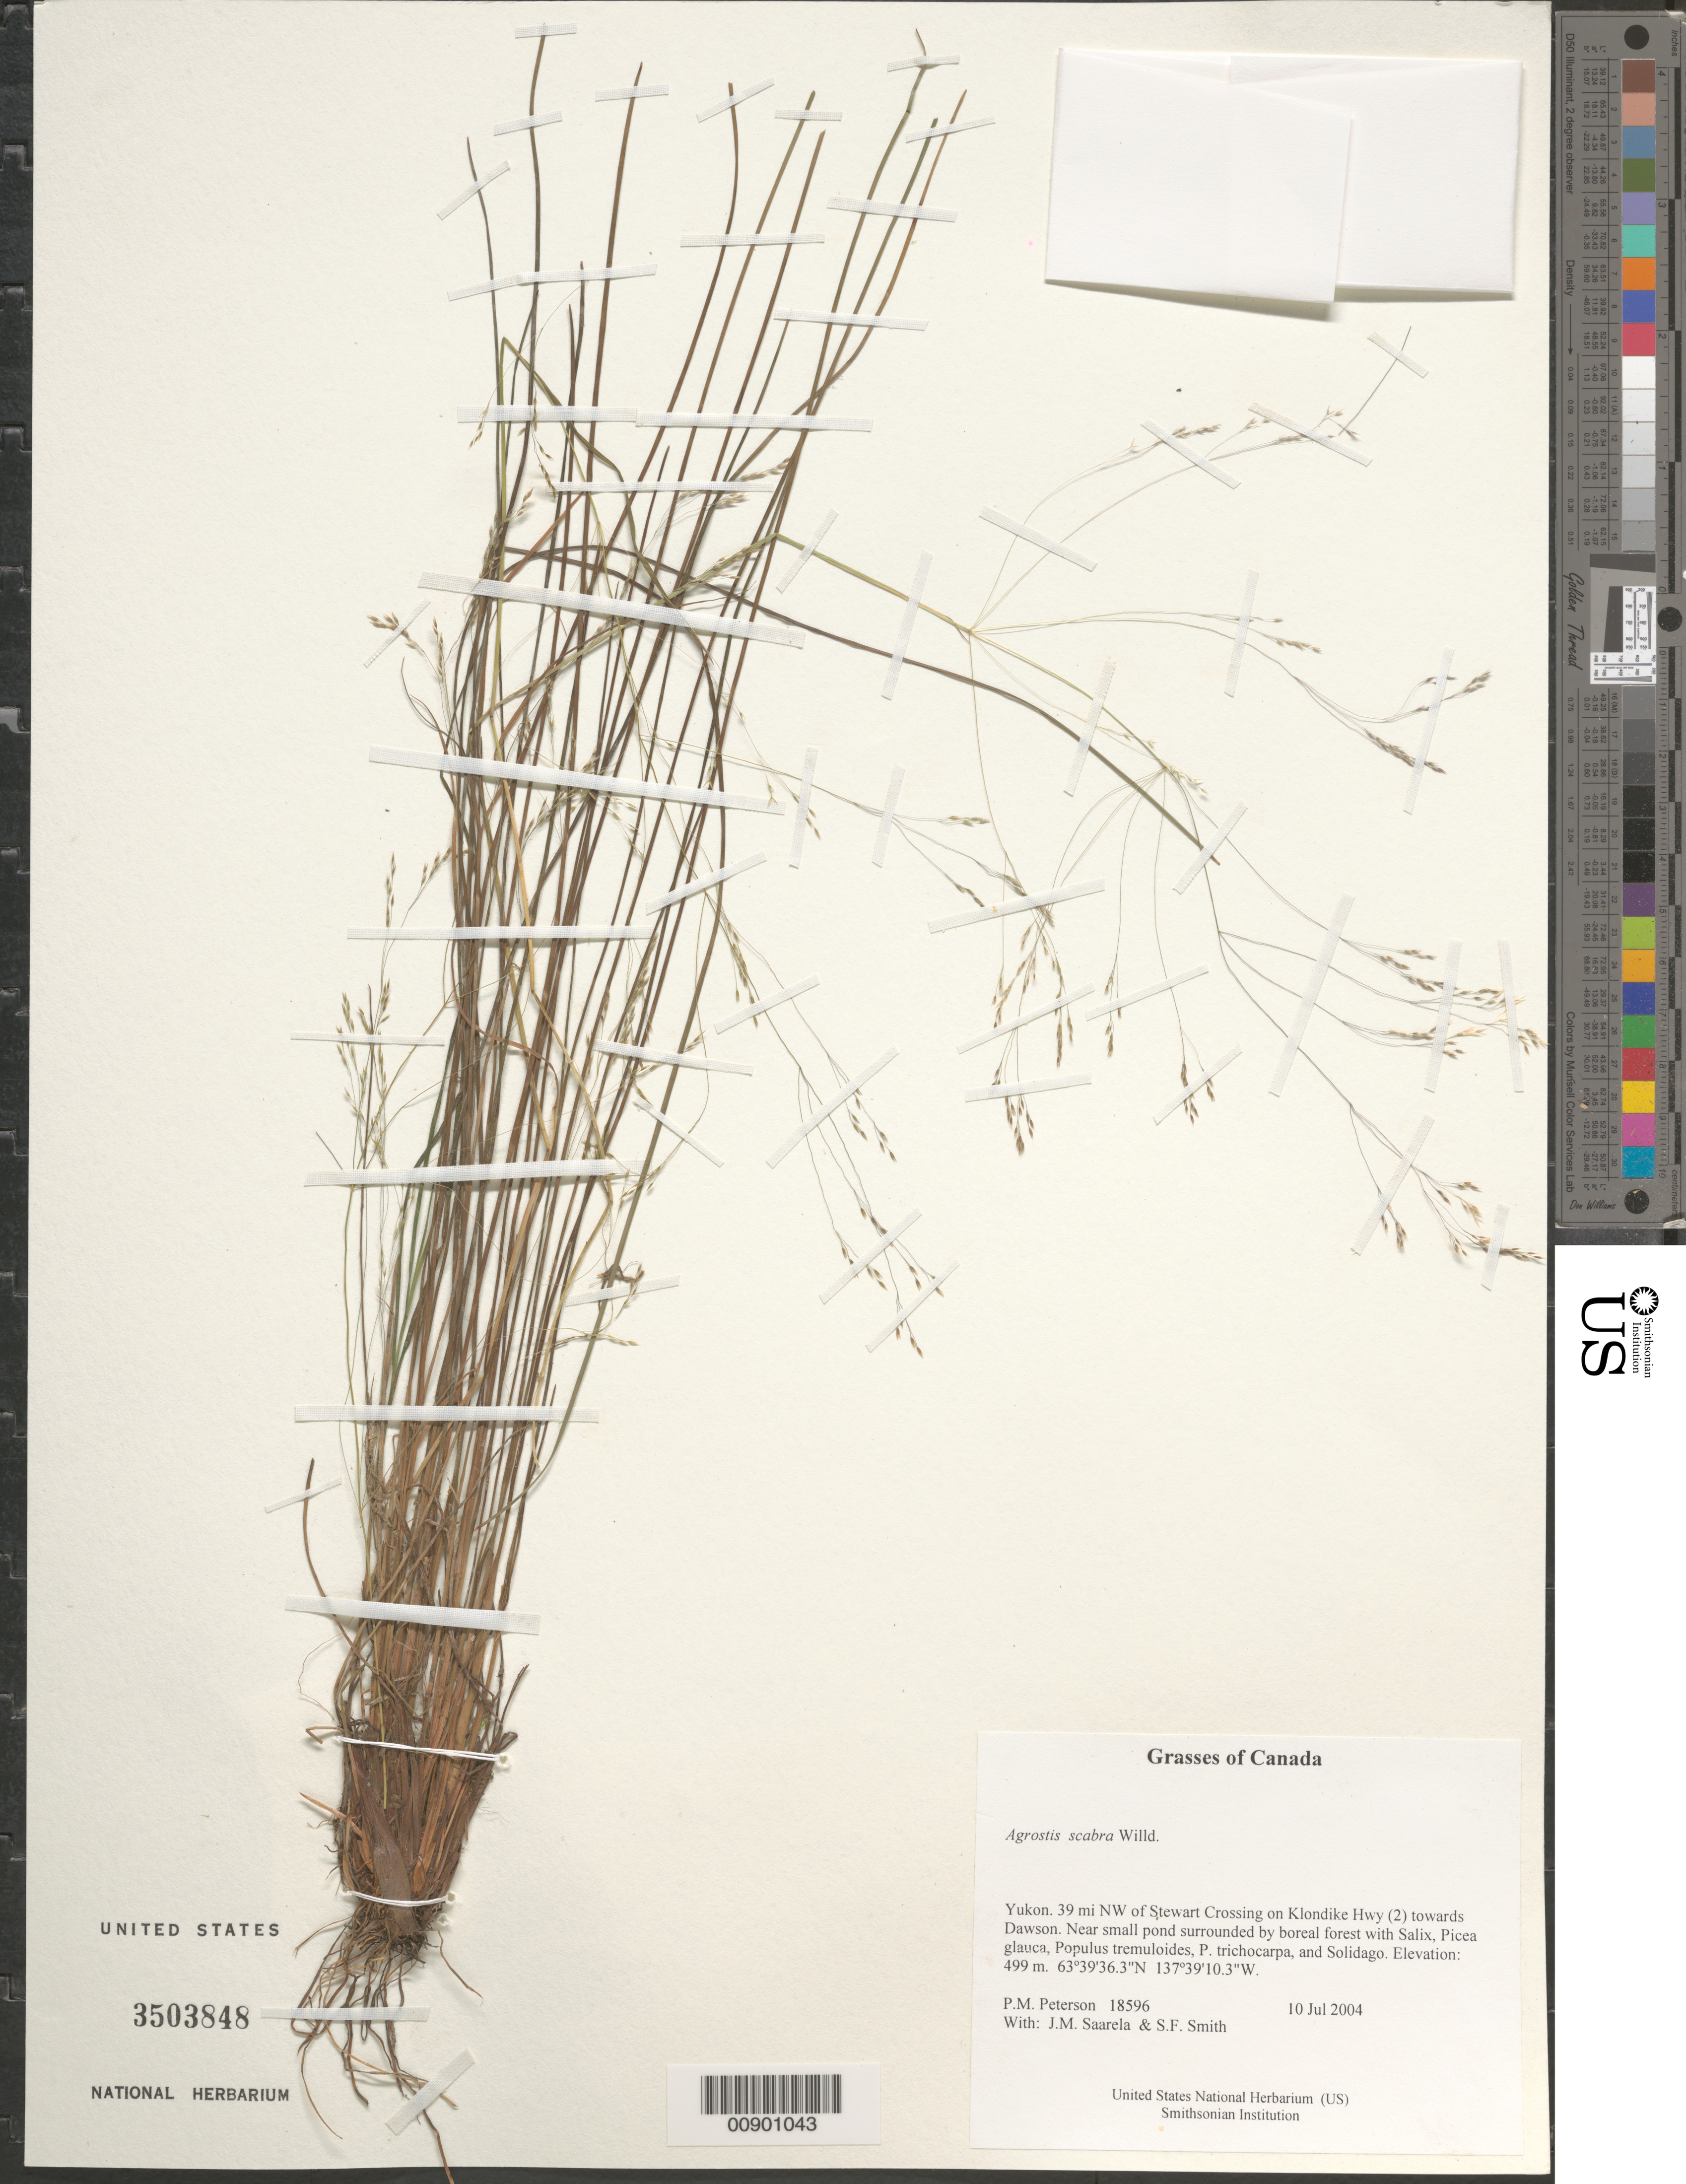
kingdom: Plantae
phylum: Tracheophyta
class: Liliopsida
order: Poales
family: Poaceae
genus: Agrostis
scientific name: Agrostis scabra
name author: Willd.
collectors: P. M. Peterson, J. Saarela & S.F. Smith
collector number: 18596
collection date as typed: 10 Jul 2004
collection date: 2004-07-10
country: Canada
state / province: Yukon Territory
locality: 39 mi NW of Stewart Crossing on Klondike Hwy (2) towards Dawson. Near small pond surrounded by boreal forest with Salix, Picea glauca, Populus tremuloides, P. trichocarpa, and Solidago.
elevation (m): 499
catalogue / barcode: US 3503848